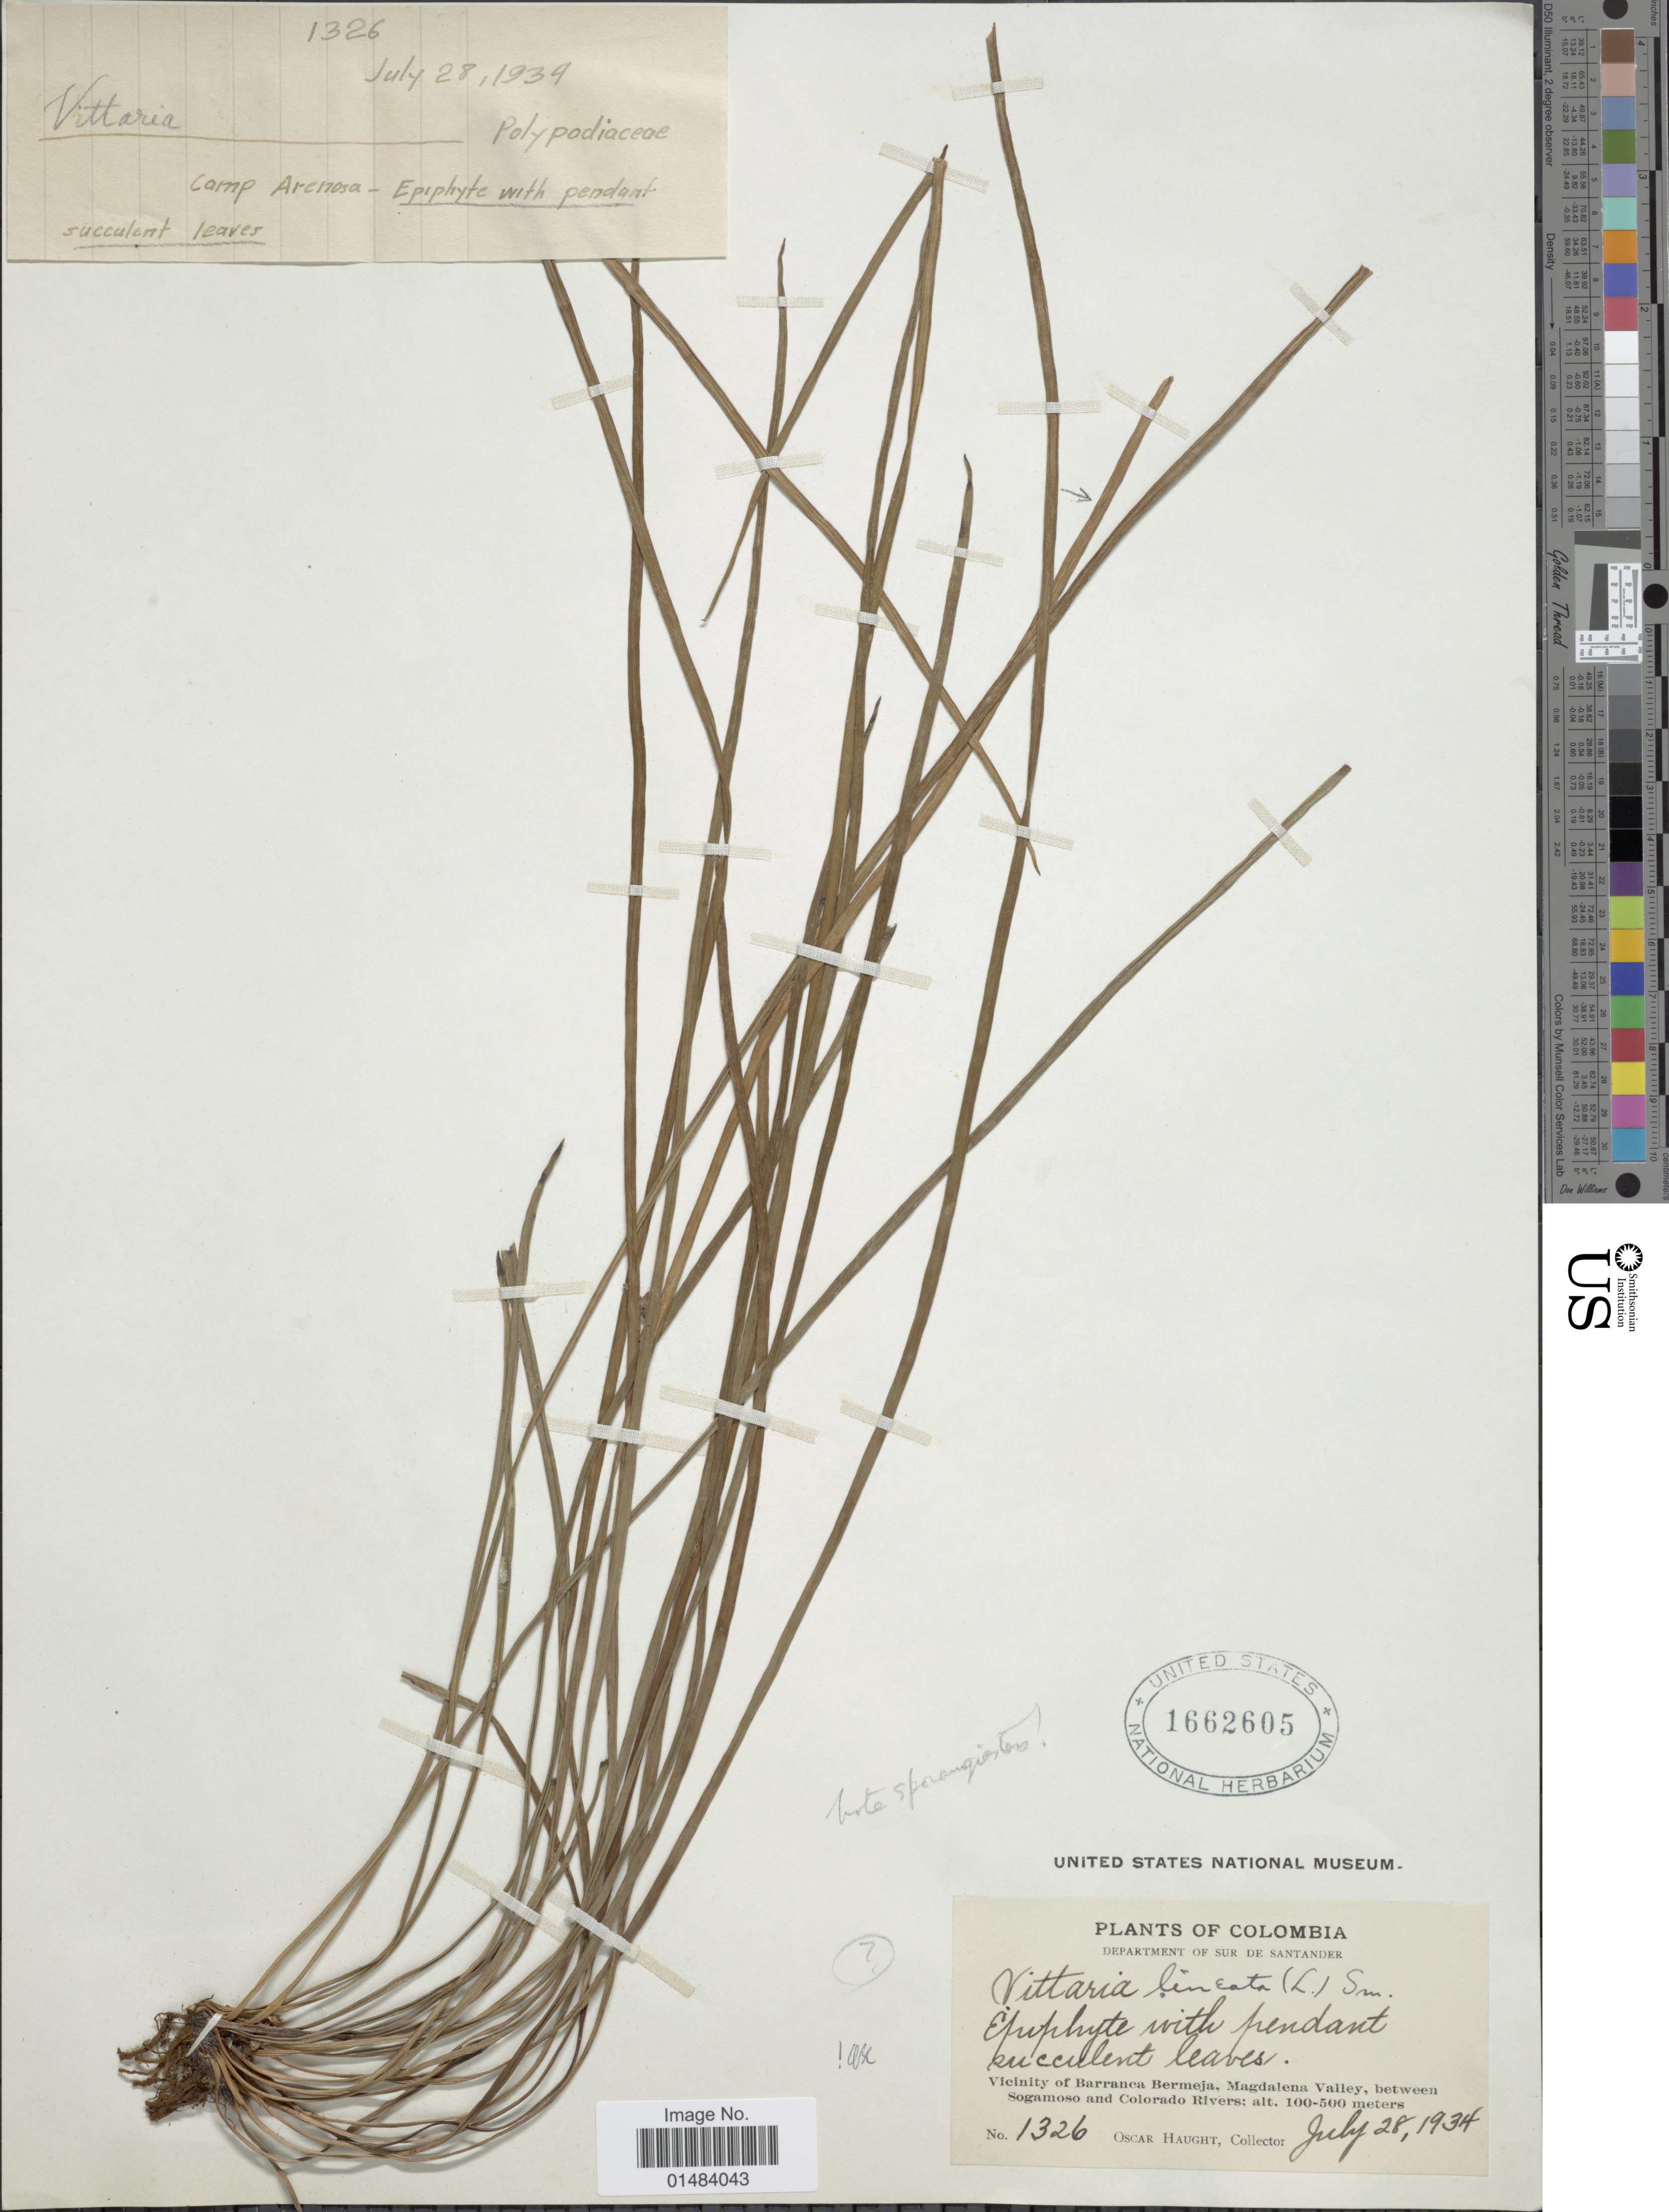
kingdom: Plantae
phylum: Tracheophyta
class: Polypodiopsida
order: Polypodiales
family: Pteridaceae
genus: Vittaria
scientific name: Vittaria lineata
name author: (L.) Sm.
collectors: O. L. Haught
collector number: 1326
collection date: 1934-07-28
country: Colombia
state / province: Magdalena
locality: Colombia, Department of Sur de Santander, vicinity of Barranca Bermeja, Magdalena Valley, between Sogamoso and Colorado Rivers.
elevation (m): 100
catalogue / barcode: US 1662605